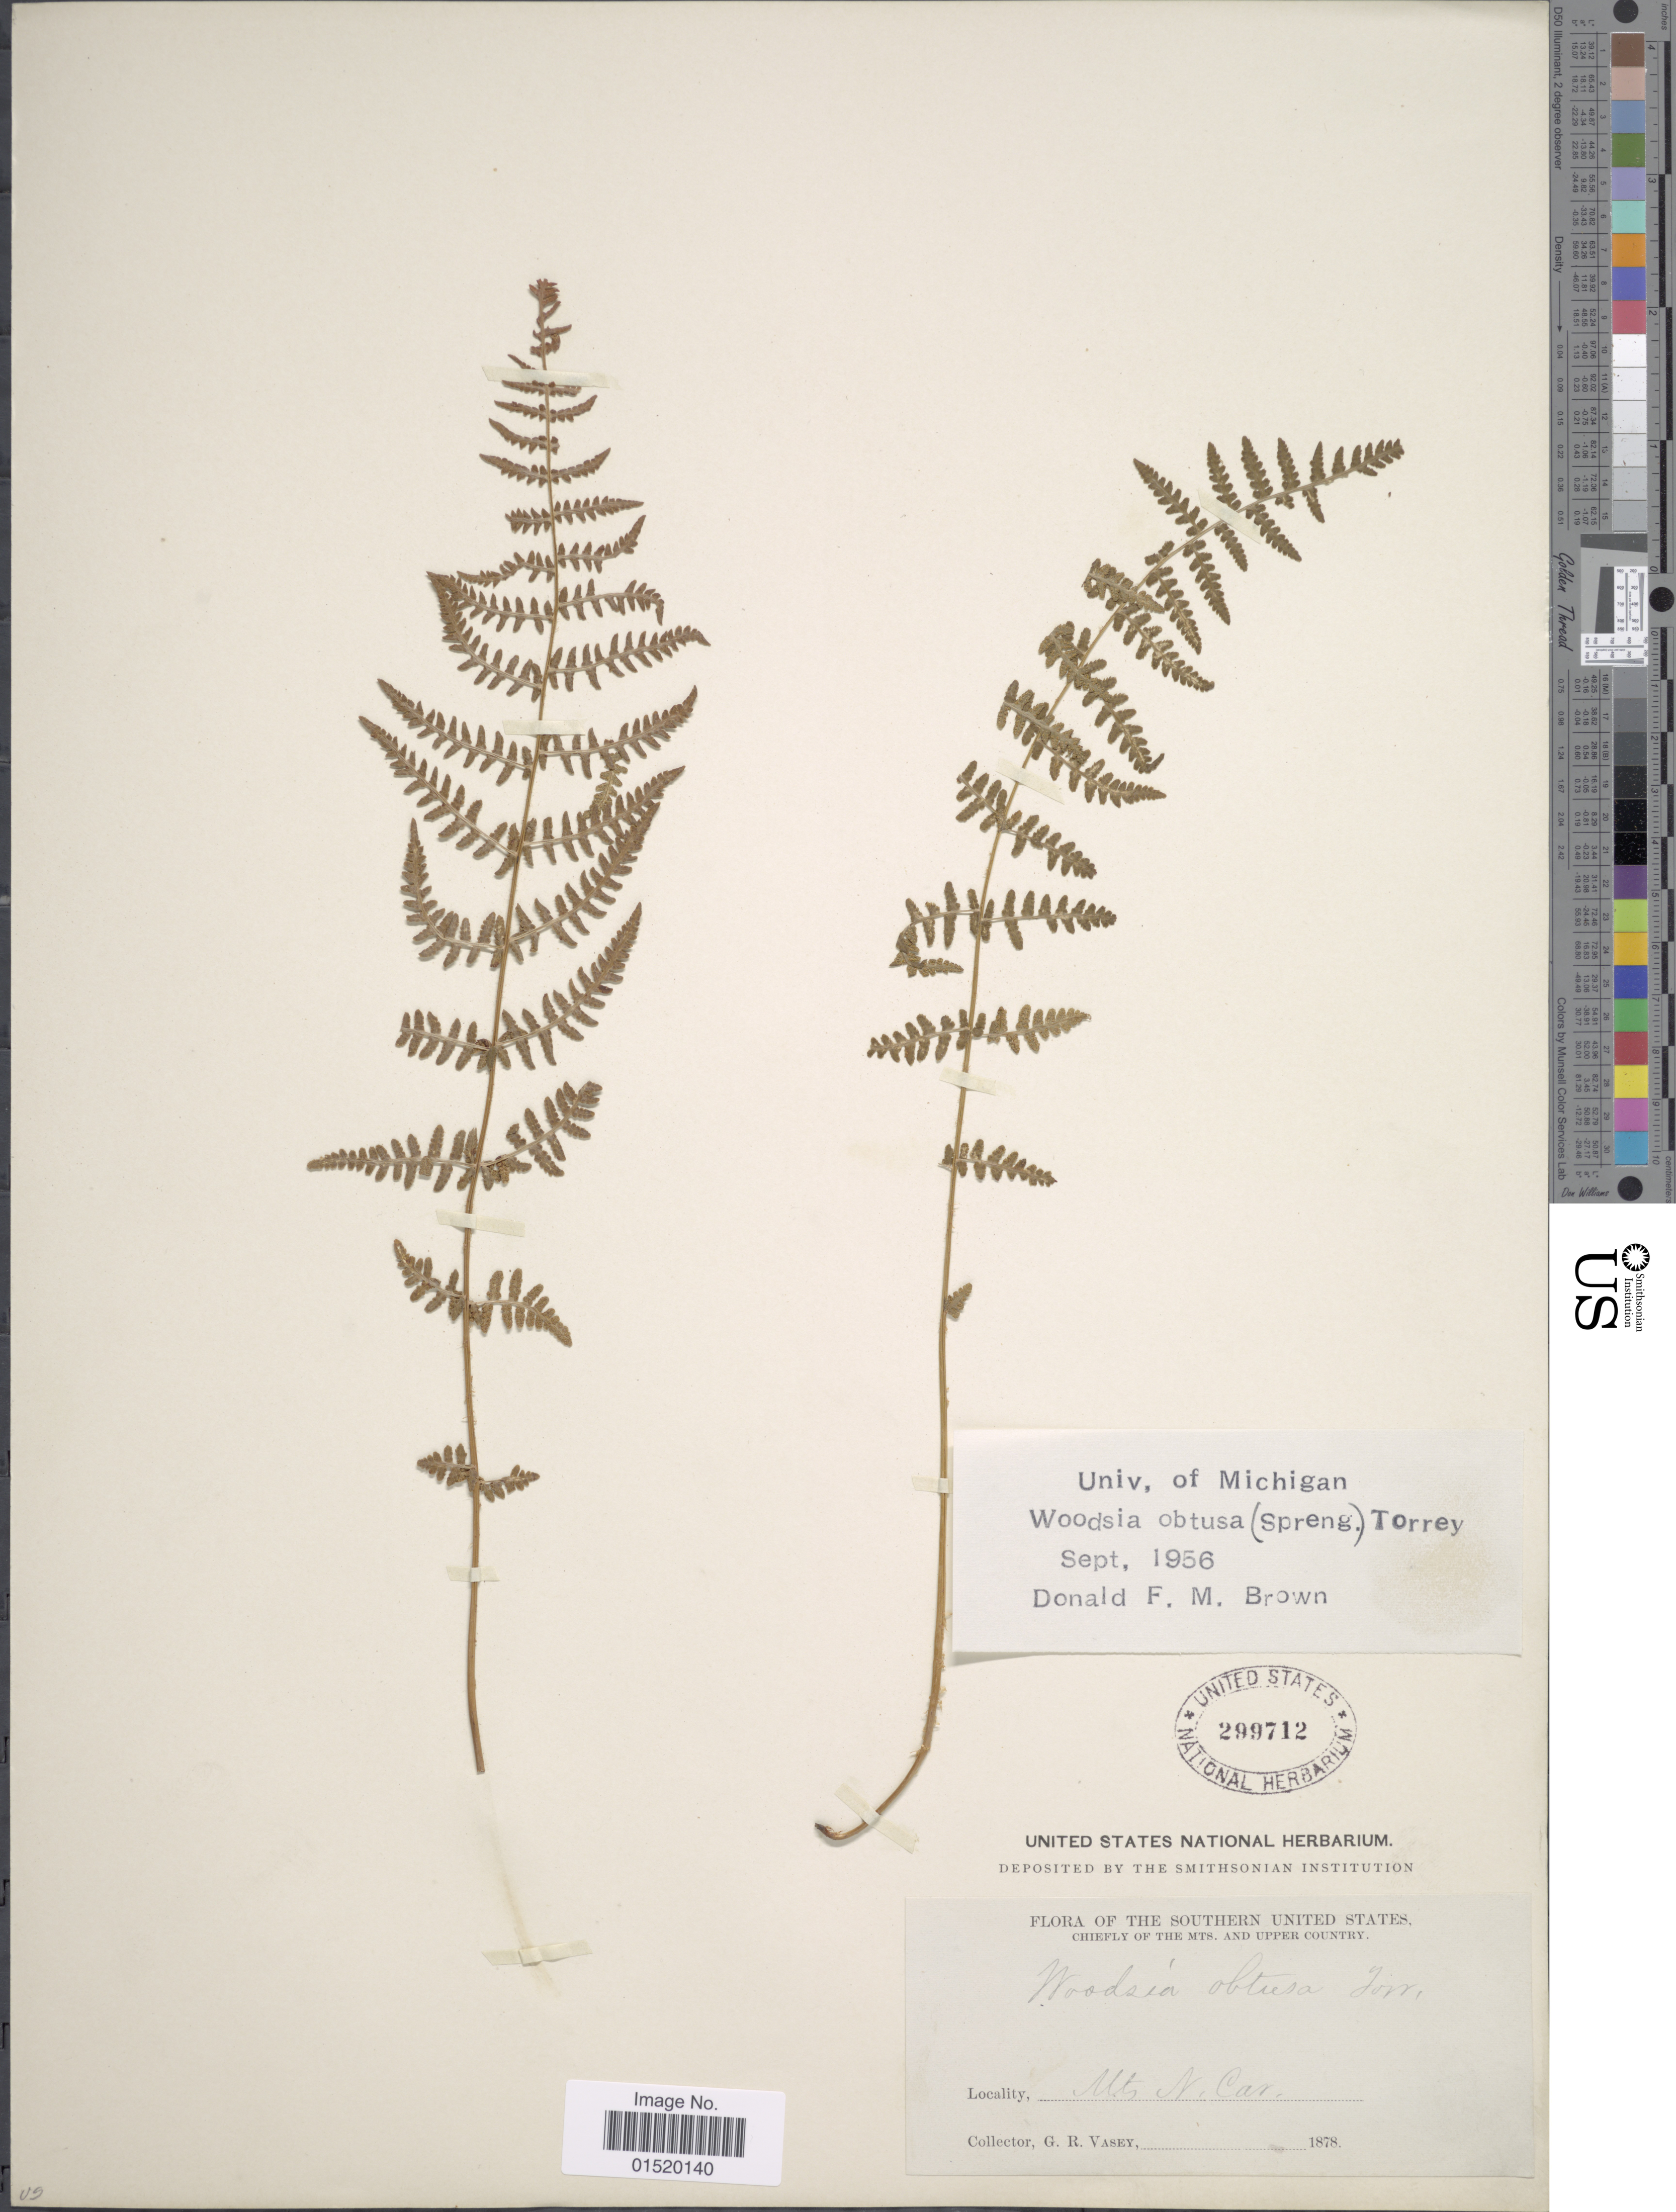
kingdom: Plantae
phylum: Tracheophyta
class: Polypodiopsida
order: Polypodiales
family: Woodsiaceae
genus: Woodsia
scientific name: Woodsia obtusa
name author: (Spreng.) Torr.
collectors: G. R. Vasey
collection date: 1878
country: United States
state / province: North Carolina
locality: The Southern United States, Chiefly of the Mts. and Upper Country, Mts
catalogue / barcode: US 299712